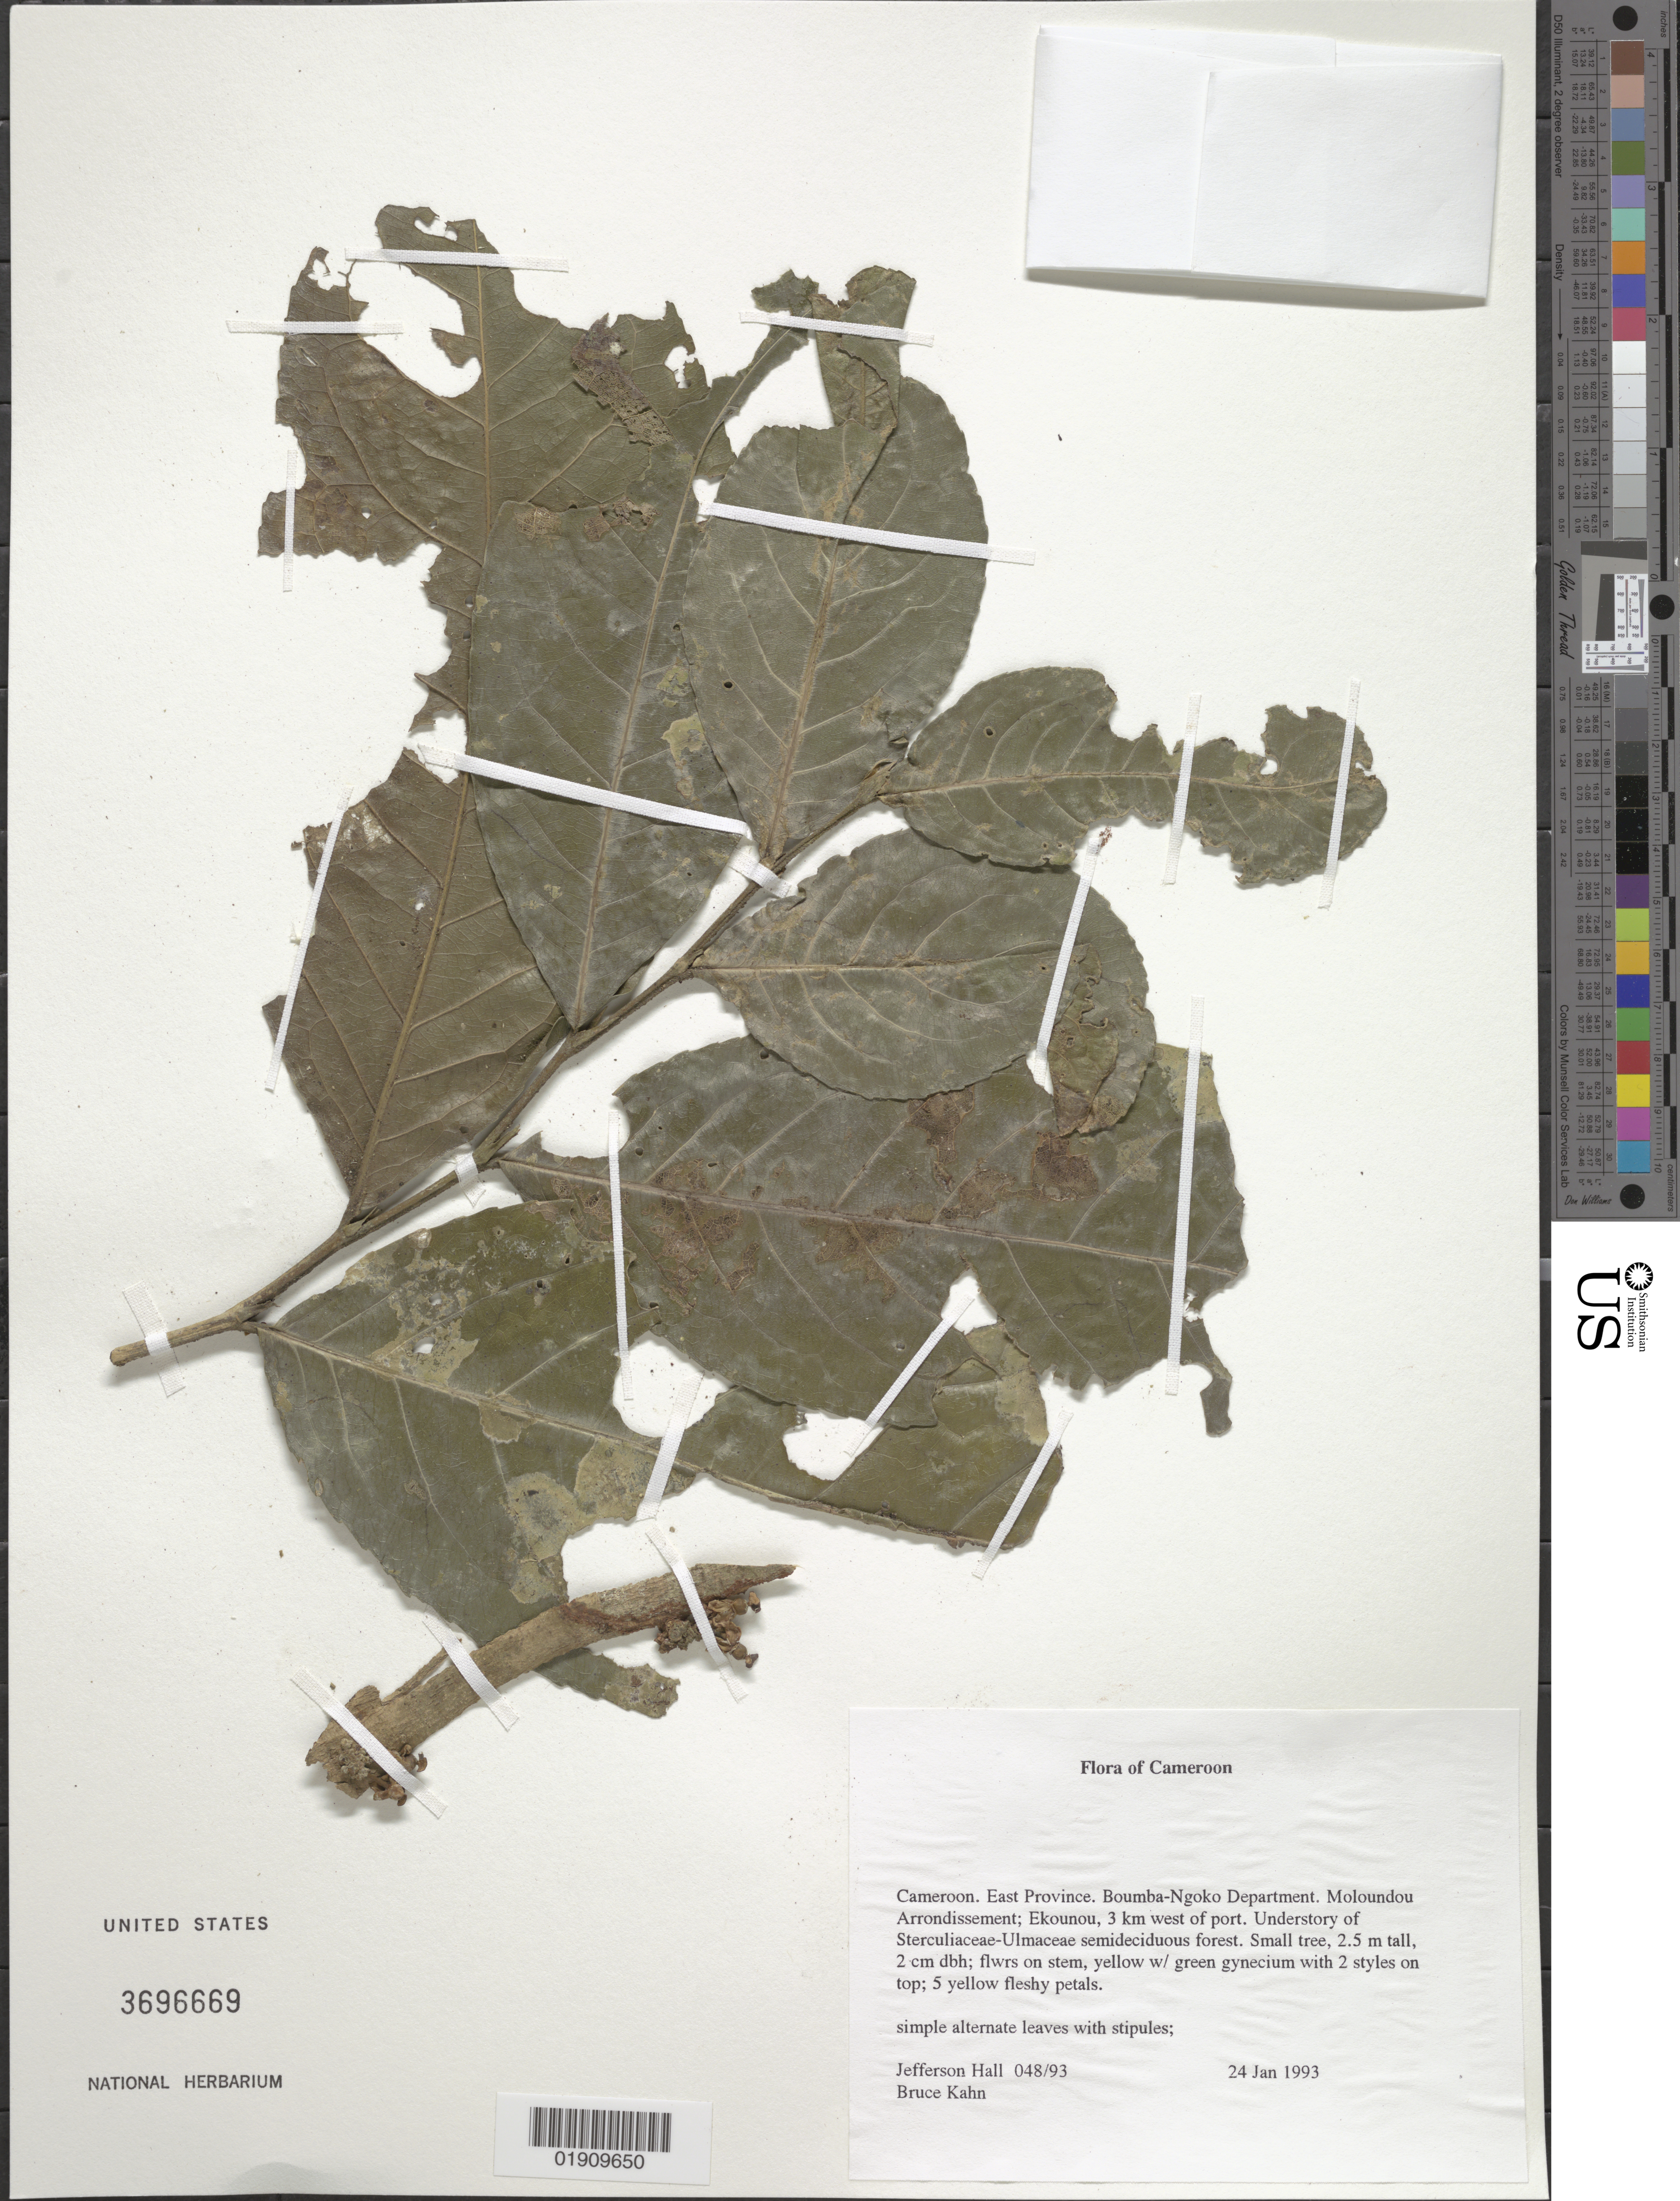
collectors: J. Hall & B. Kahn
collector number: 048/93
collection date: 1993-12-24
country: Cameroon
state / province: Est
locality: Boumba-Ngoko Department. Boumba-Ngoko Department. Moloundou Arroundissement; Ekounou, 3 km west of port.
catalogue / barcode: US 3696669